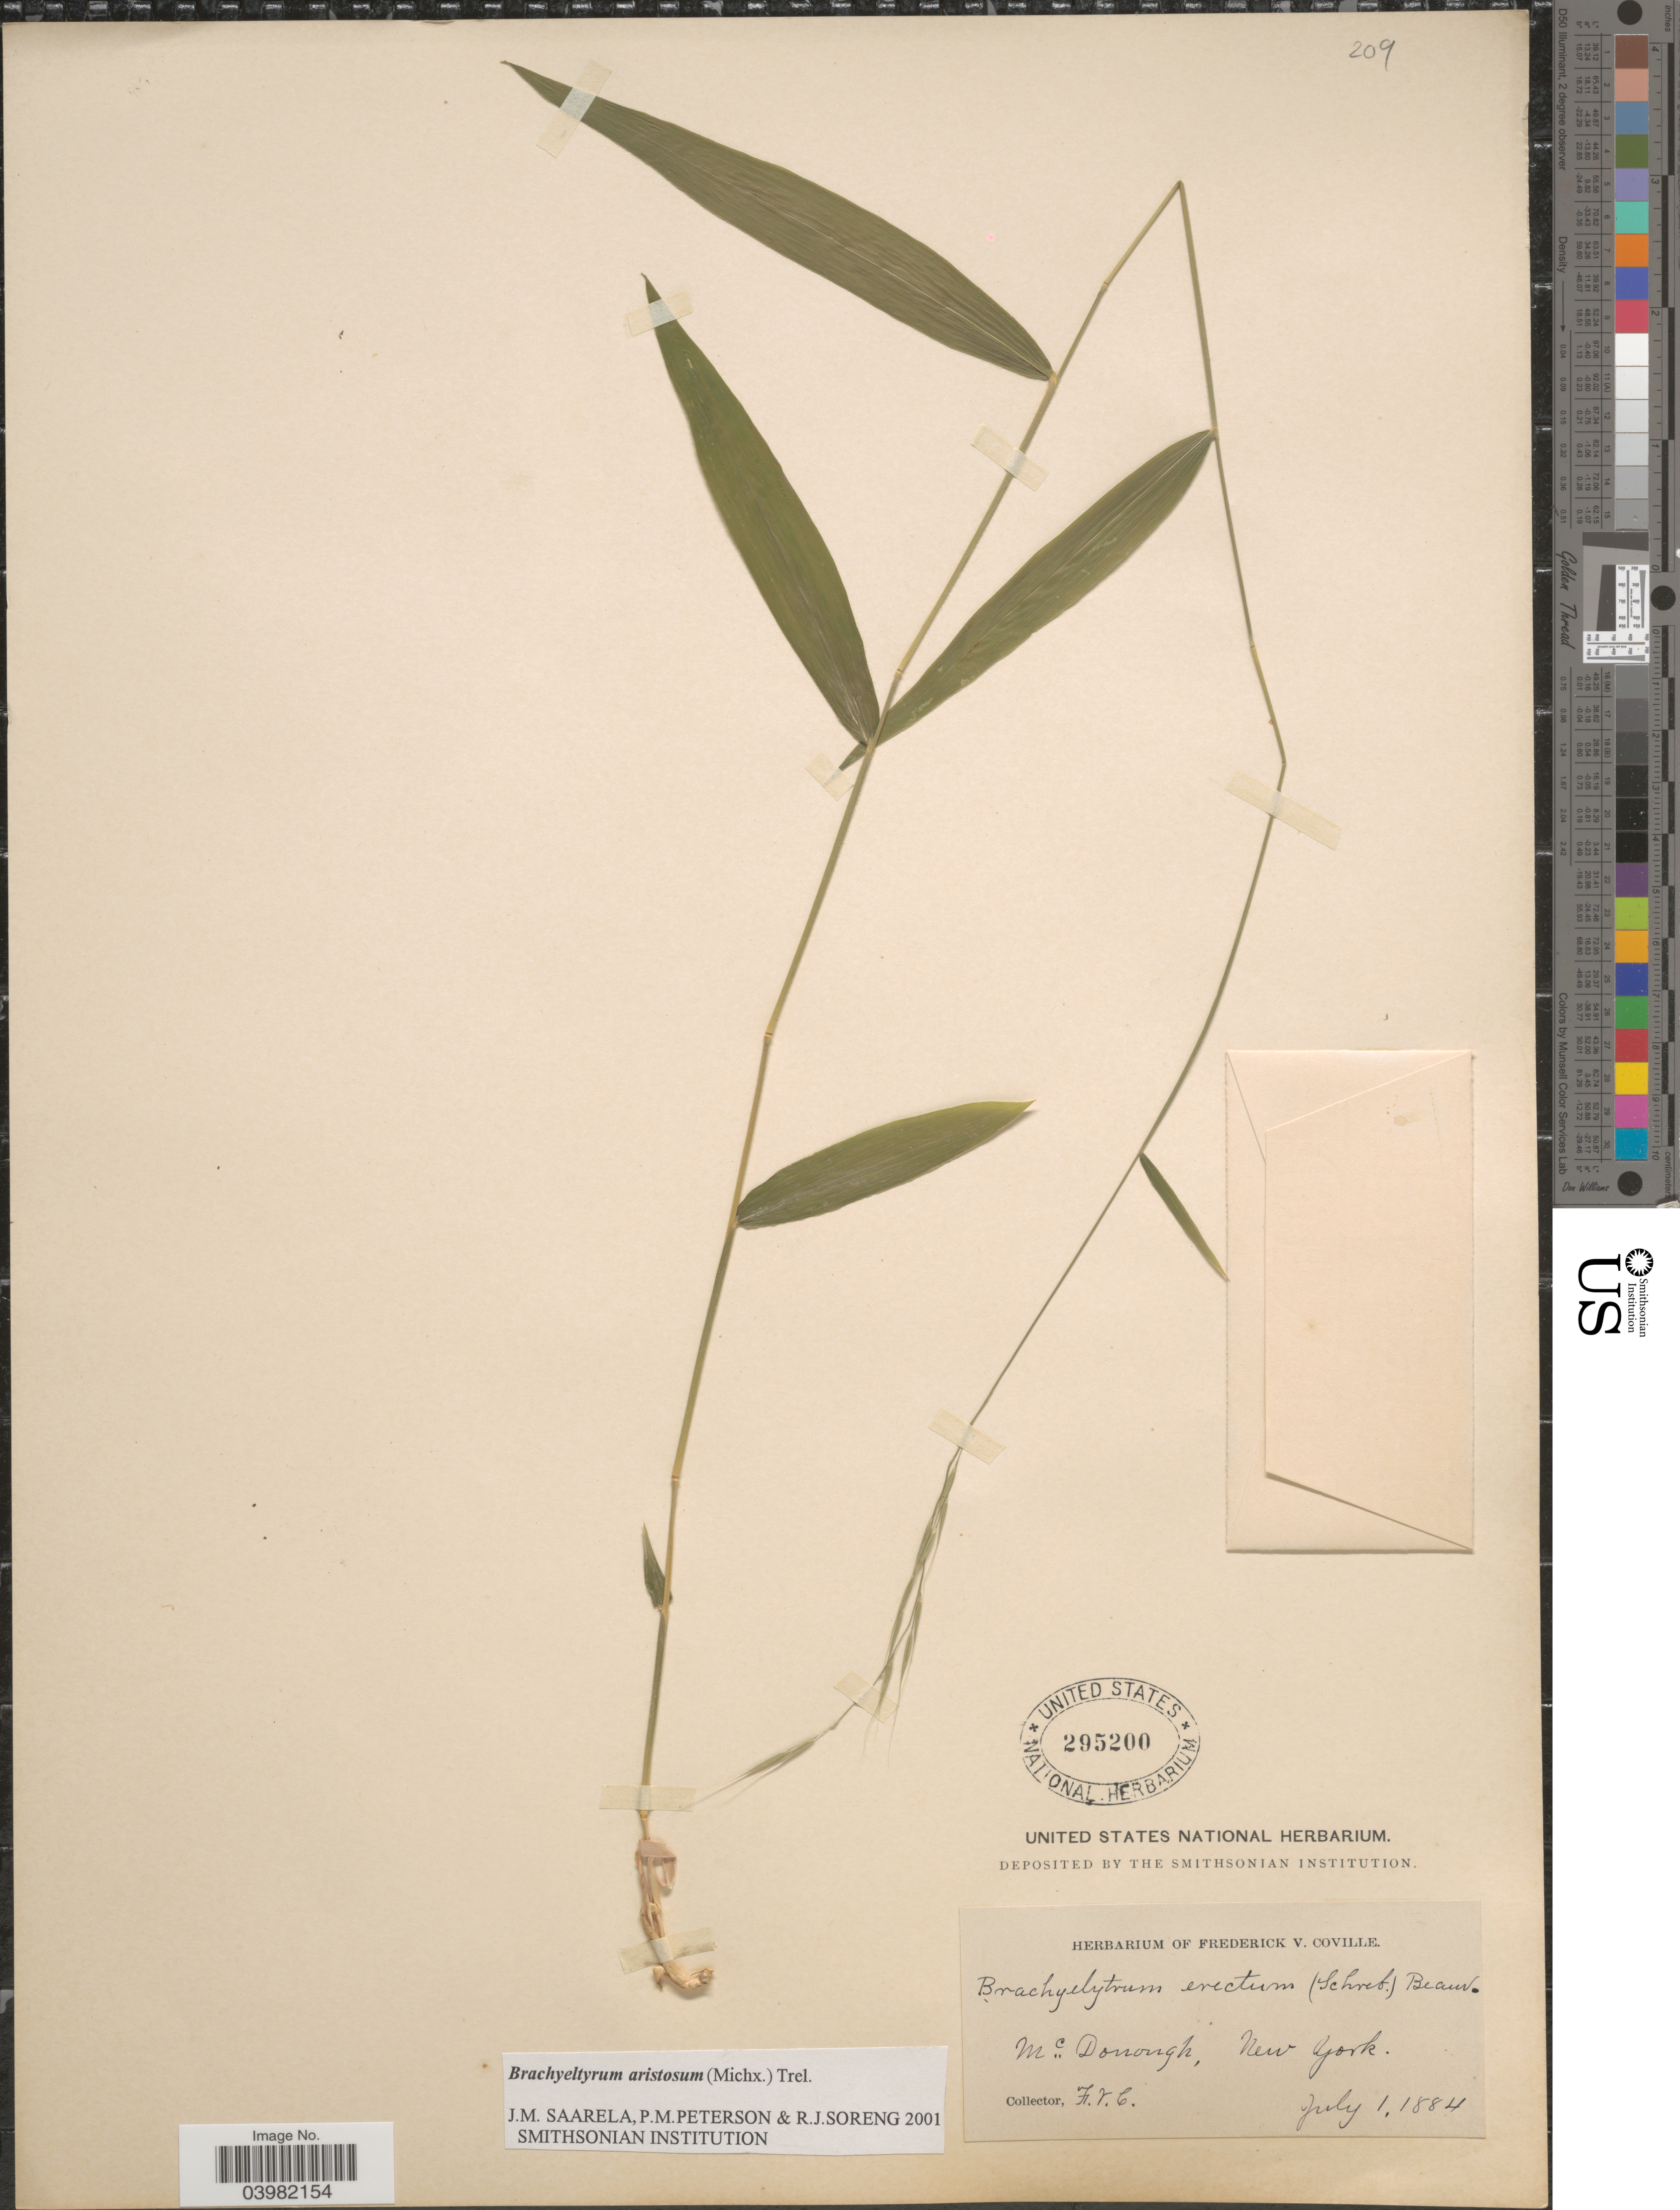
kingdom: Plantae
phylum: Tracheophyta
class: Liliopsida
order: Poales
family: Poaceae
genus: Brachyelytrum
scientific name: Brachyelytrum aristosum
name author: (Michx.) P. Beauv. ex Trel.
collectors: F. V. Coville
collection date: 1884-07-01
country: United States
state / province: New York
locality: McDonough.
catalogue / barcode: US 295200